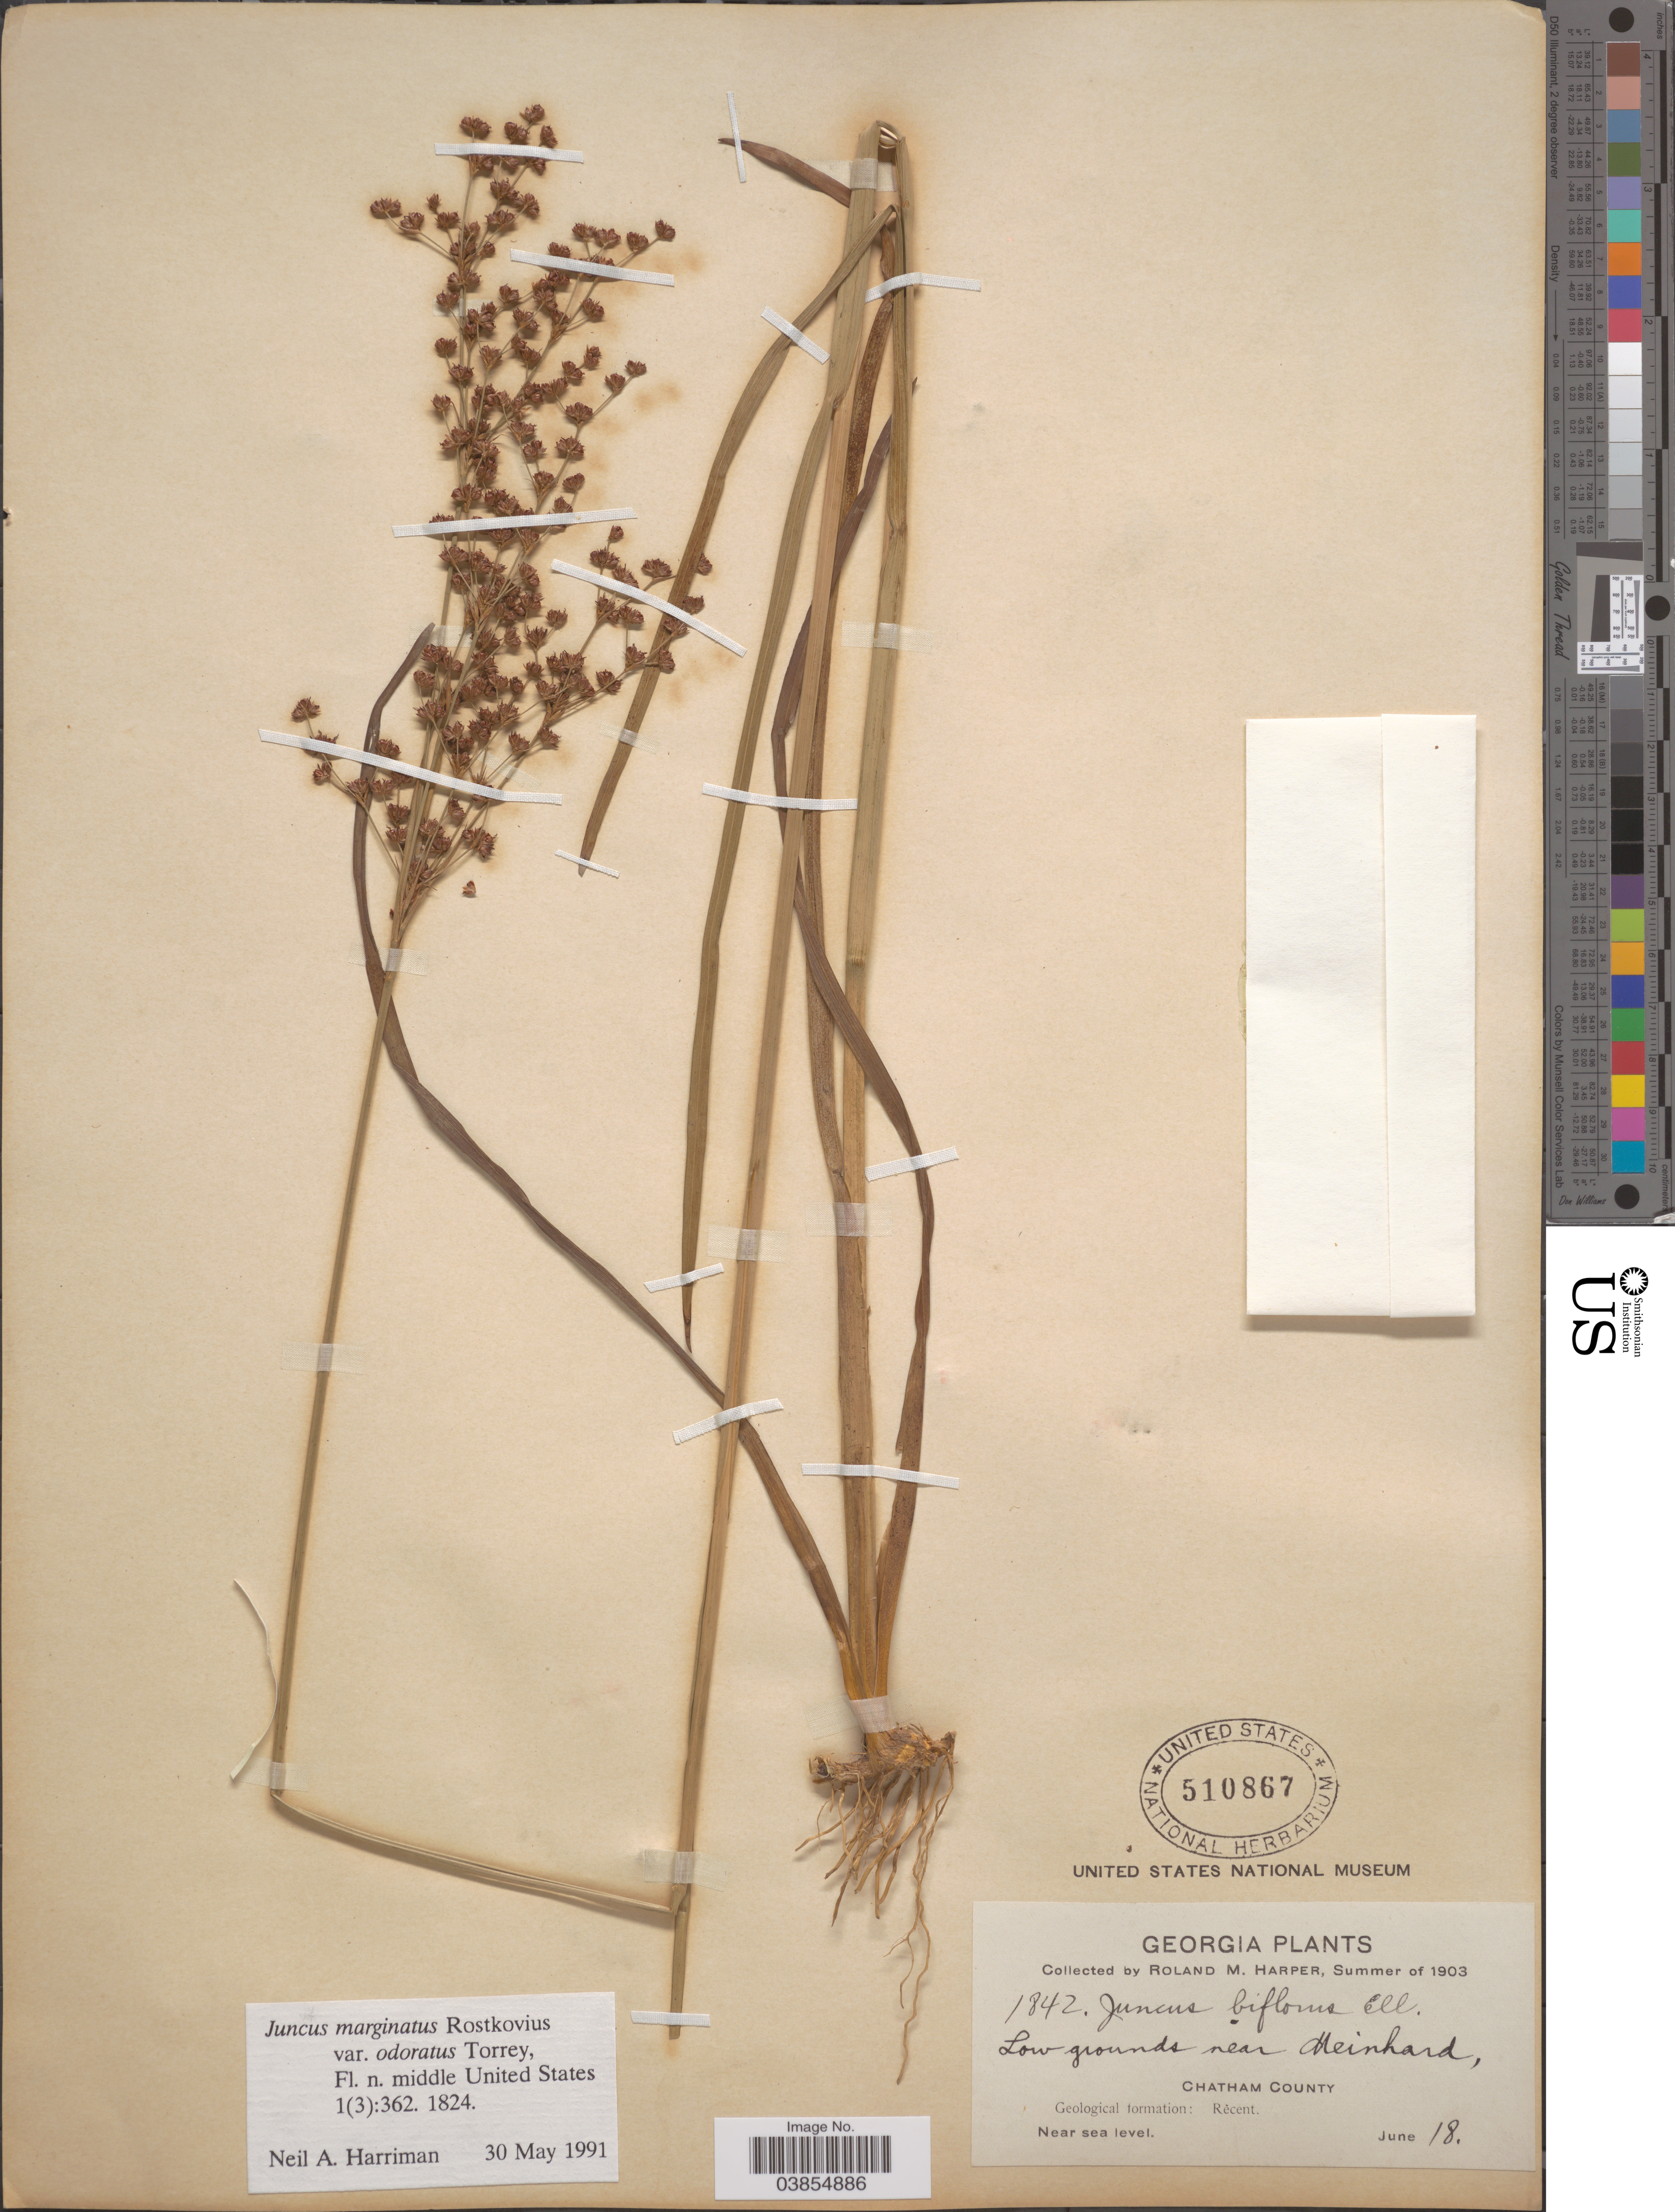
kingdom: Plantae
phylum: Tracheophyta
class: Liliopsida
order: Poales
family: Juncaceae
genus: Juncus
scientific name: Juncus marginatus var. odoratus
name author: Torr.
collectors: R. M. Harper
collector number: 1842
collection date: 1903-06-18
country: United States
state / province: Georgia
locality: Low grounds near Meinhard, Chatham County. Geological formation: Rècent.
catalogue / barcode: US 510867